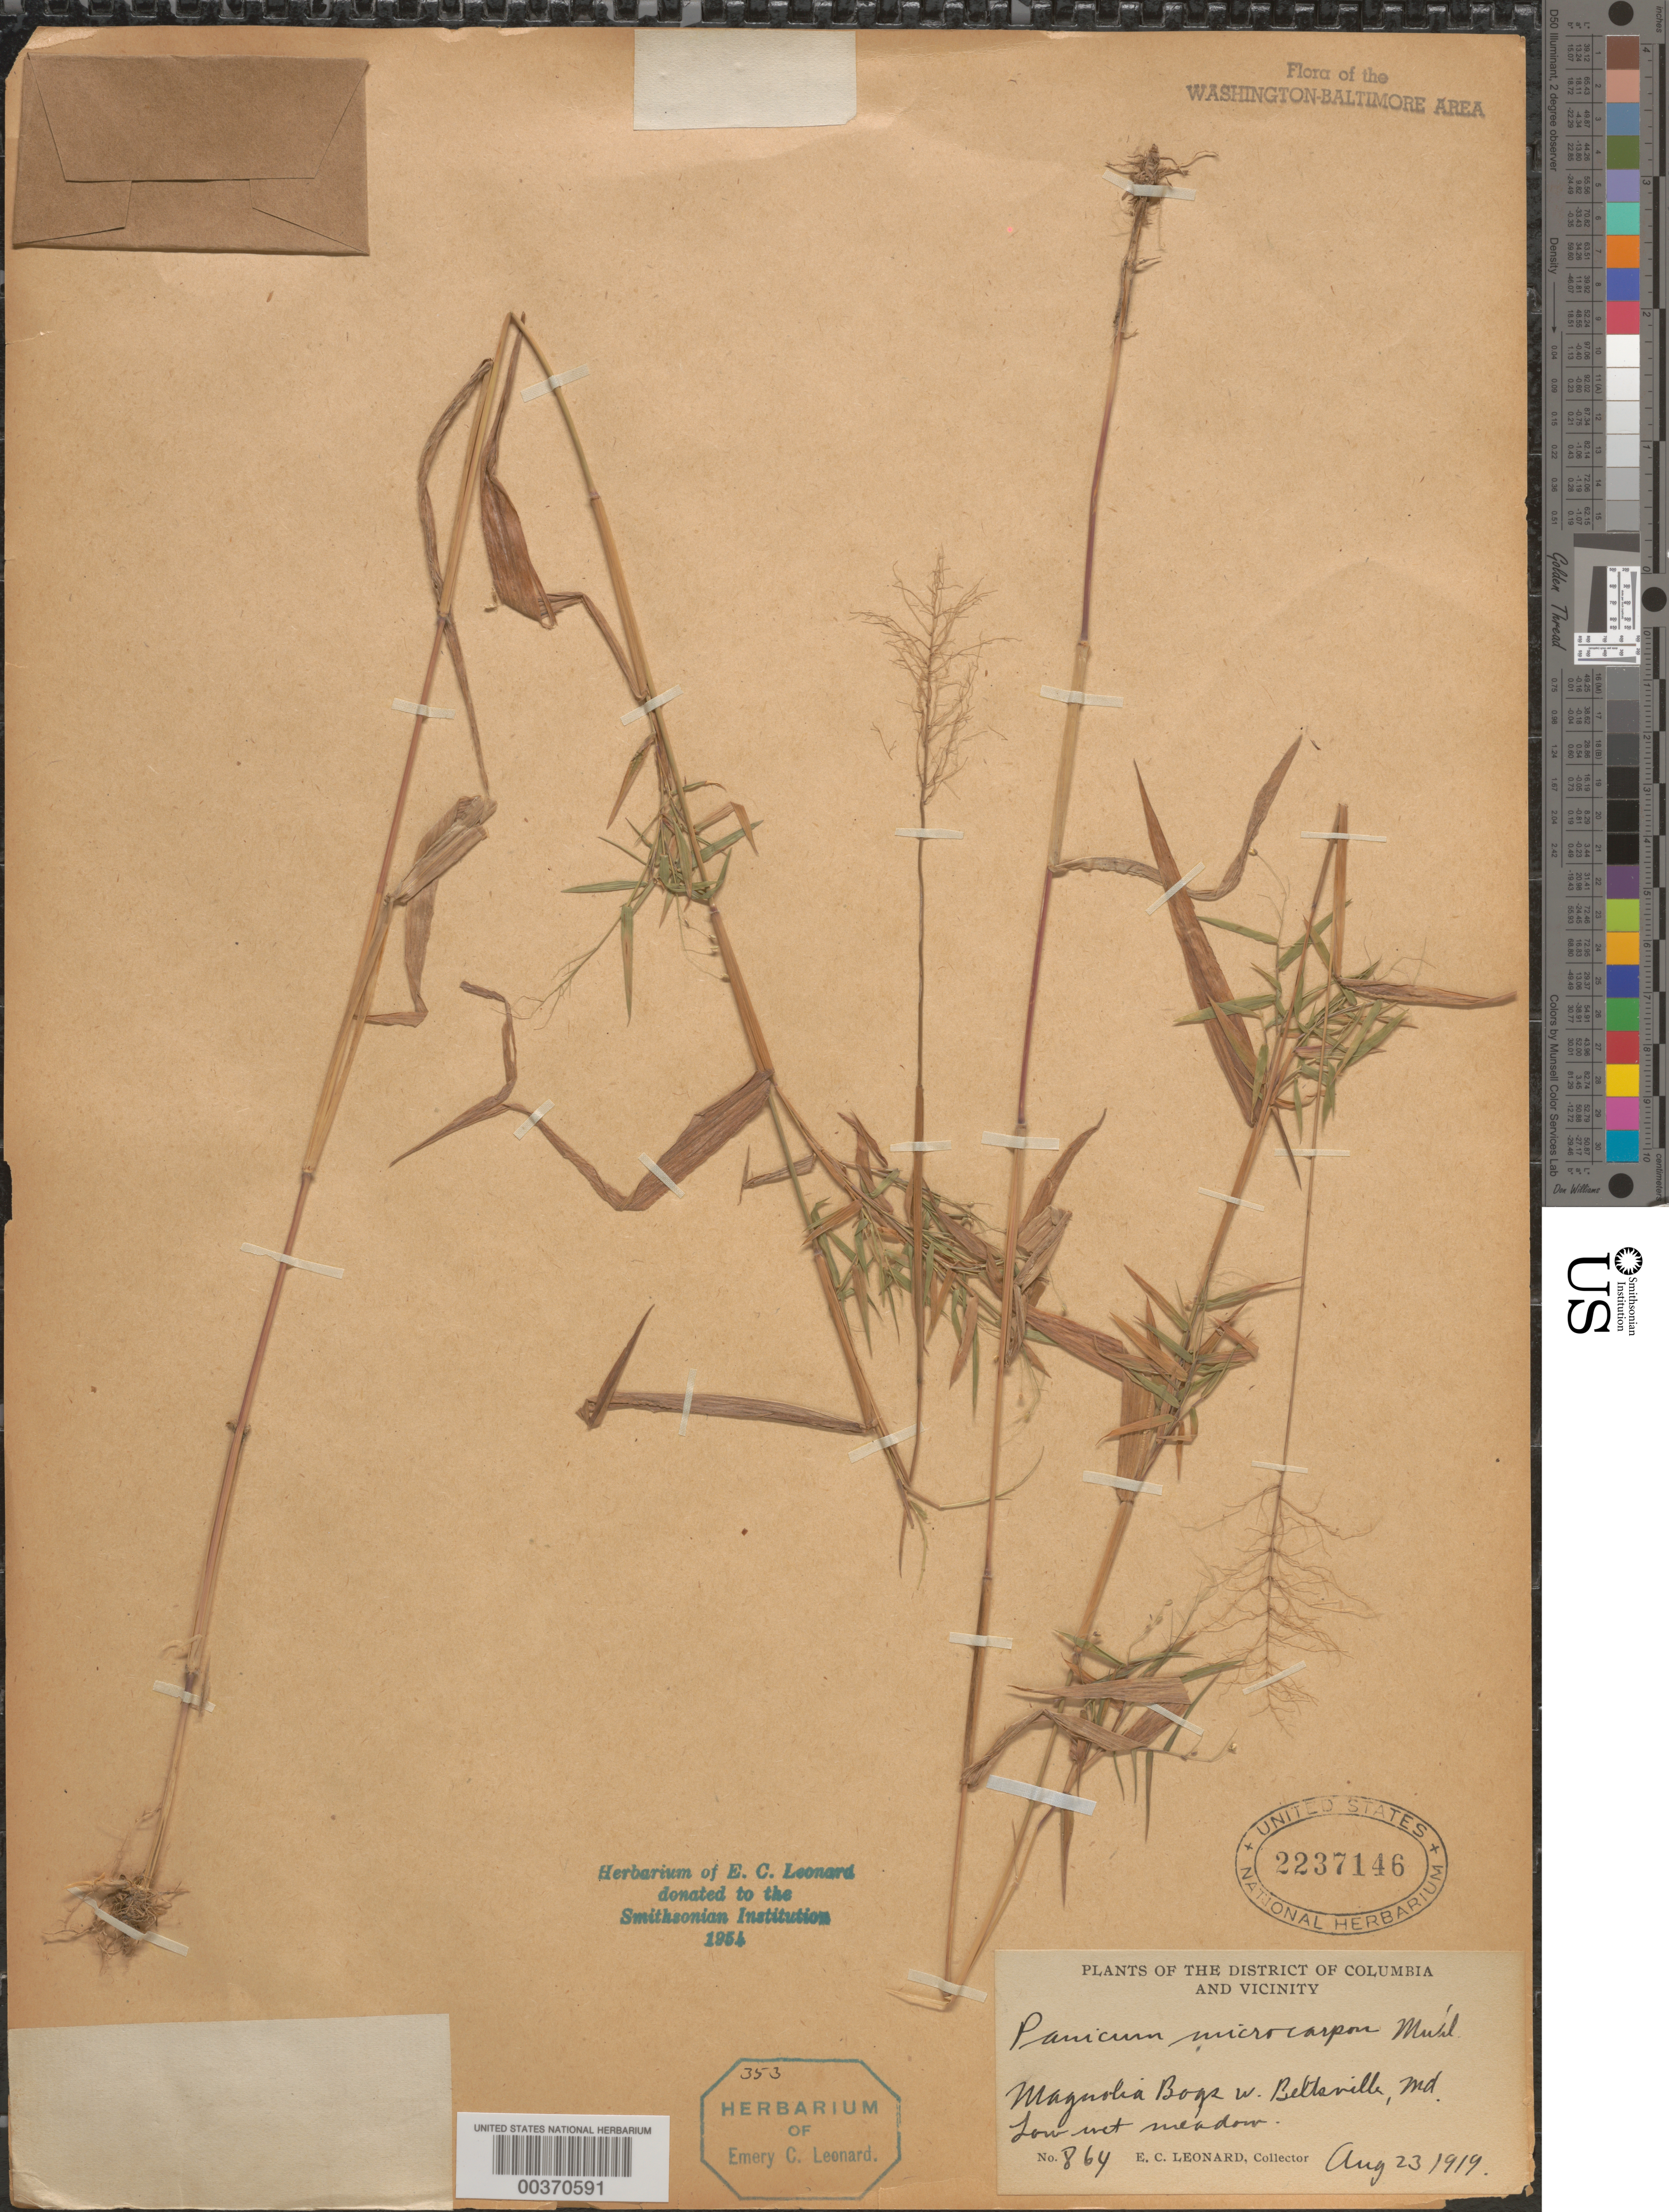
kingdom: Plantae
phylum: Tracheophyta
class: Liliopsida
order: Poales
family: Poaceae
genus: Dichanthelium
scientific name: Dichanthelium dichotomum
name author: (L.) Gould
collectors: E. C. Leonard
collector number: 864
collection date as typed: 23 Aug 1919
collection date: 1919-08-23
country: United States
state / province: Maryland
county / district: Prince George's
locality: Magnolia Bogs west of Beltsville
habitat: Mognolia bogs, low wet meadow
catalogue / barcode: US 2237146